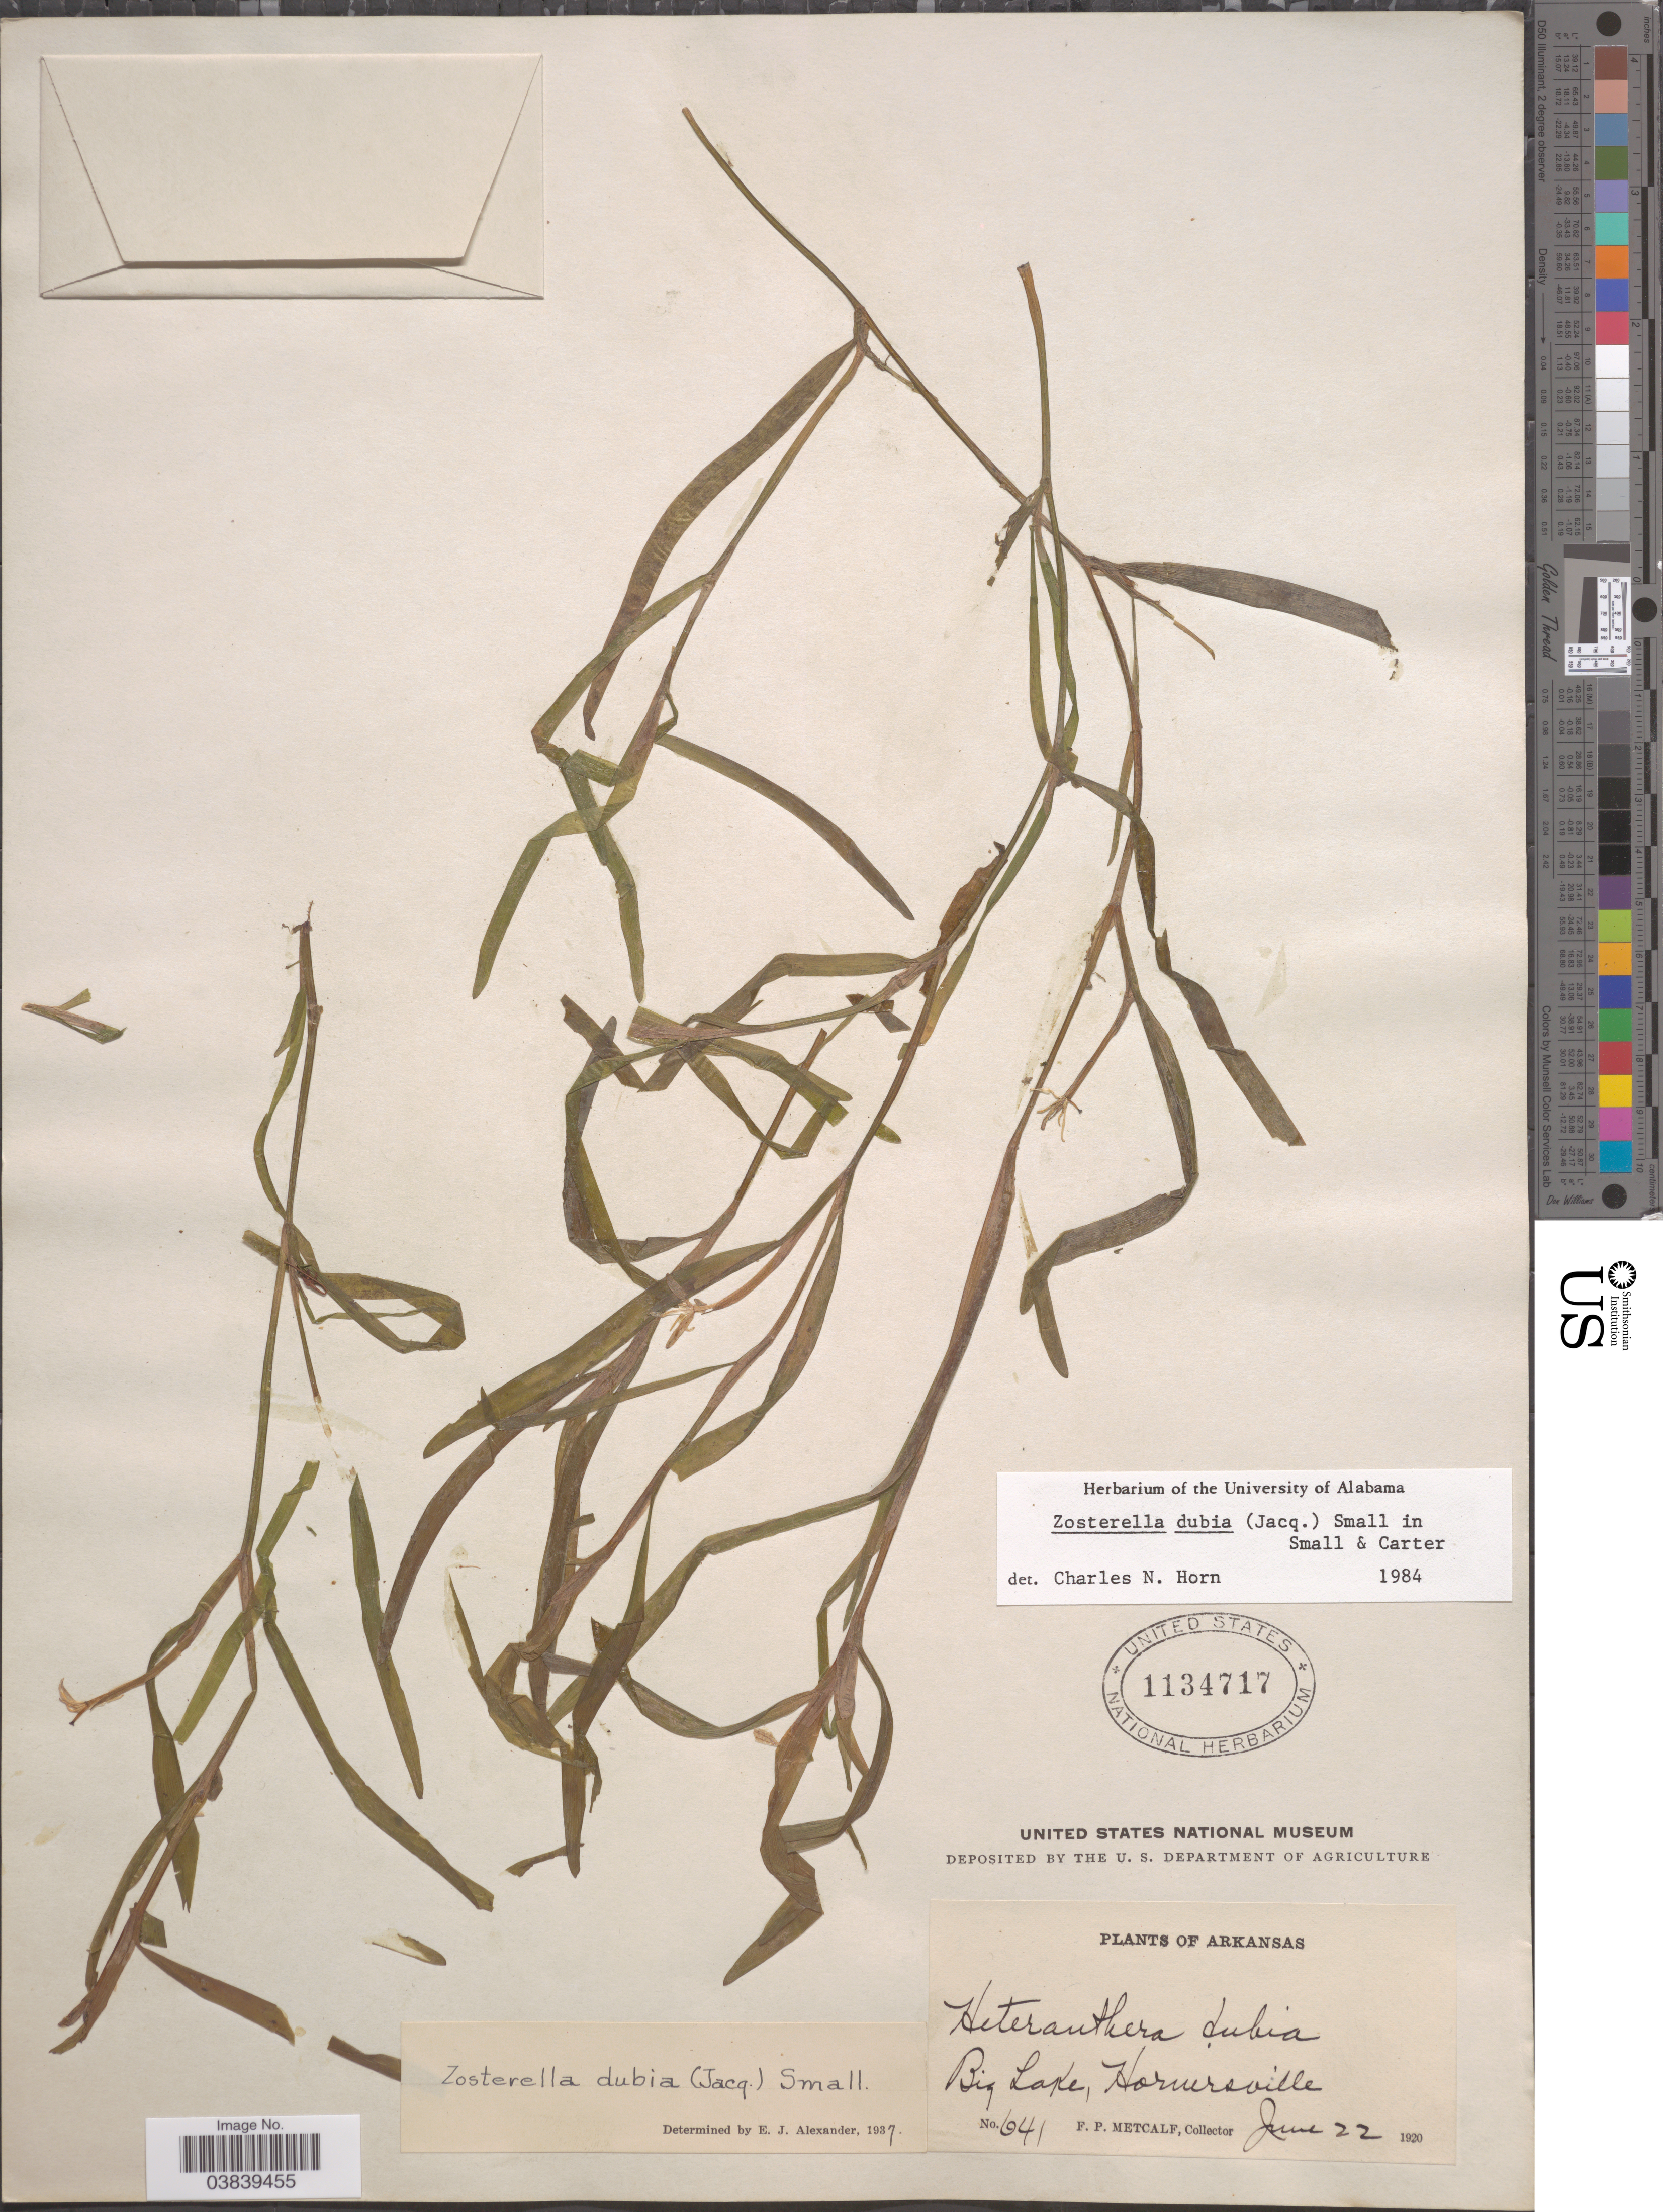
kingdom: Plantae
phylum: Tracheophyta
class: Liliopsida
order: Commelinales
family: Pontederiaceae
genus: Heteranthera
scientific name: Heteranthera dubia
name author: (Jacq.) MacMill.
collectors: F. Metcalf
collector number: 641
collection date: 1920-06-22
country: United States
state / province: Arkansas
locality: Big Lake, Hornersville.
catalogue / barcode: US 1134717